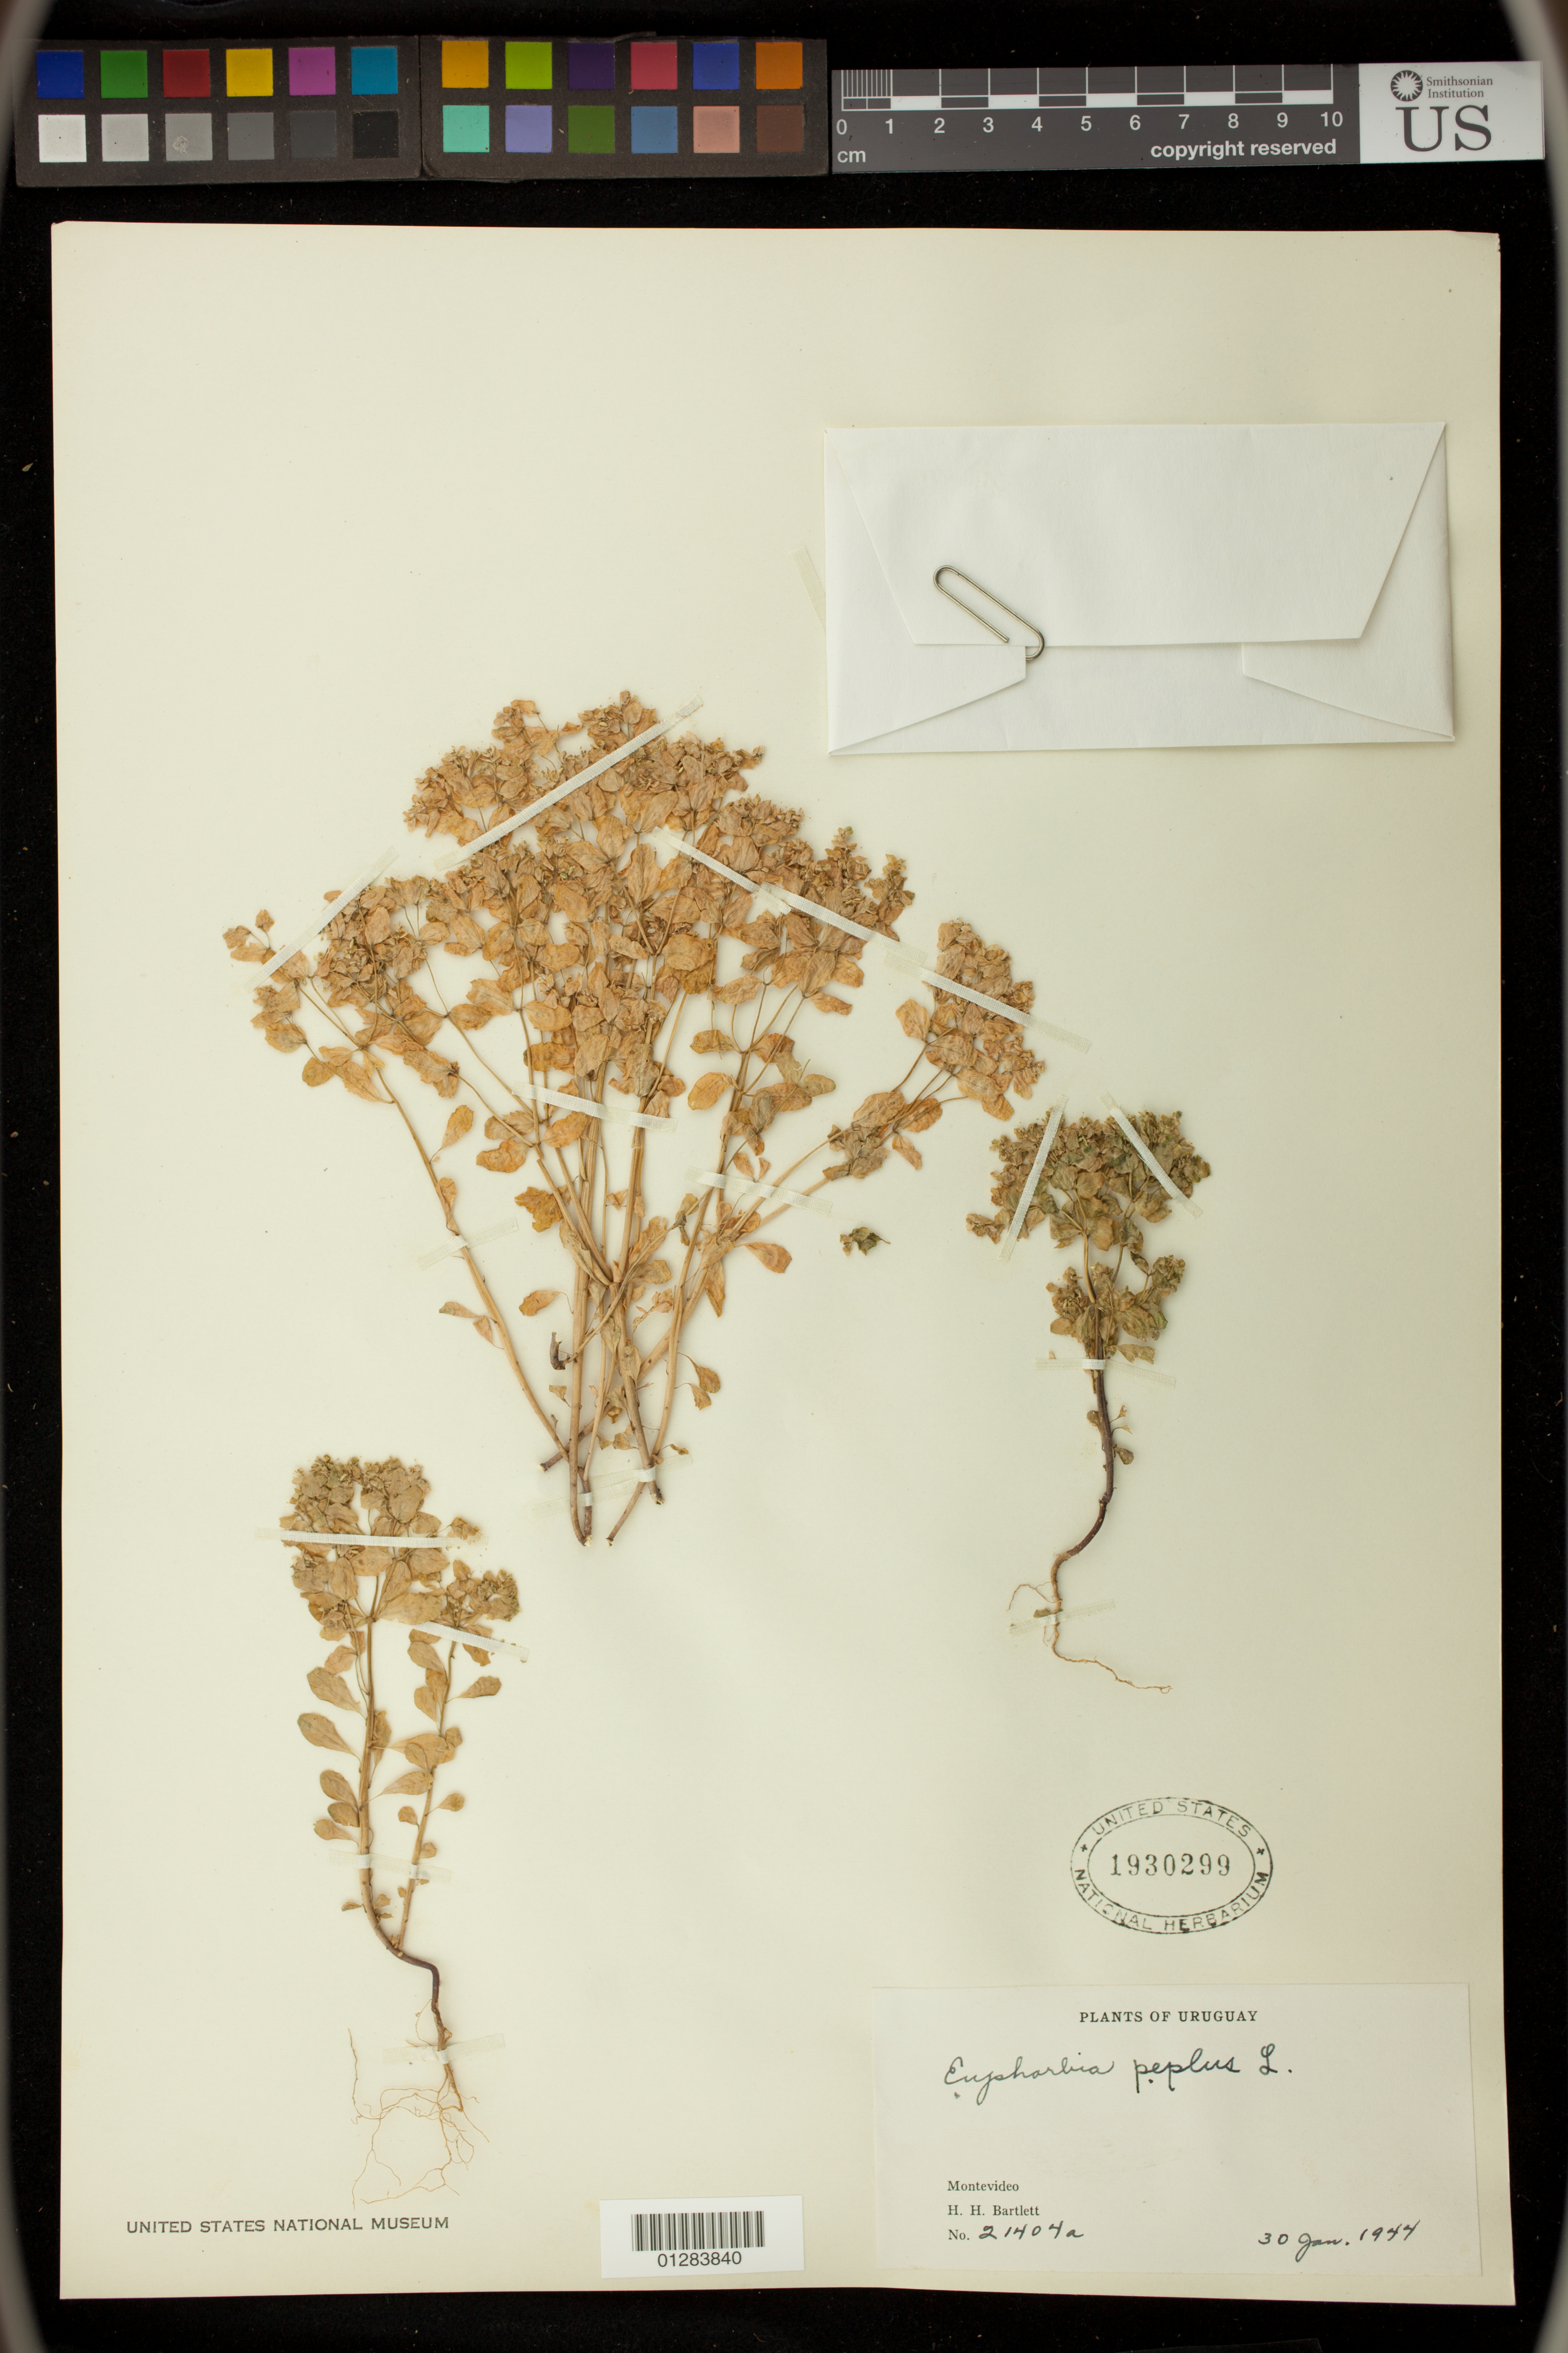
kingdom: Plantae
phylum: Tracheophyta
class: Magnoliopsida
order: Malpighiales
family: Euphorbiaceae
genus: Euphorbia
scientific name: Euphorbia peplus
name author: L.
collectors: H. H. Bartlett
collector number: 21404a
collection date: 1944-01-30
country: Uruguay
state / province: Montevideo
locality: Montevideo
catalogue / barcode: US 1930299